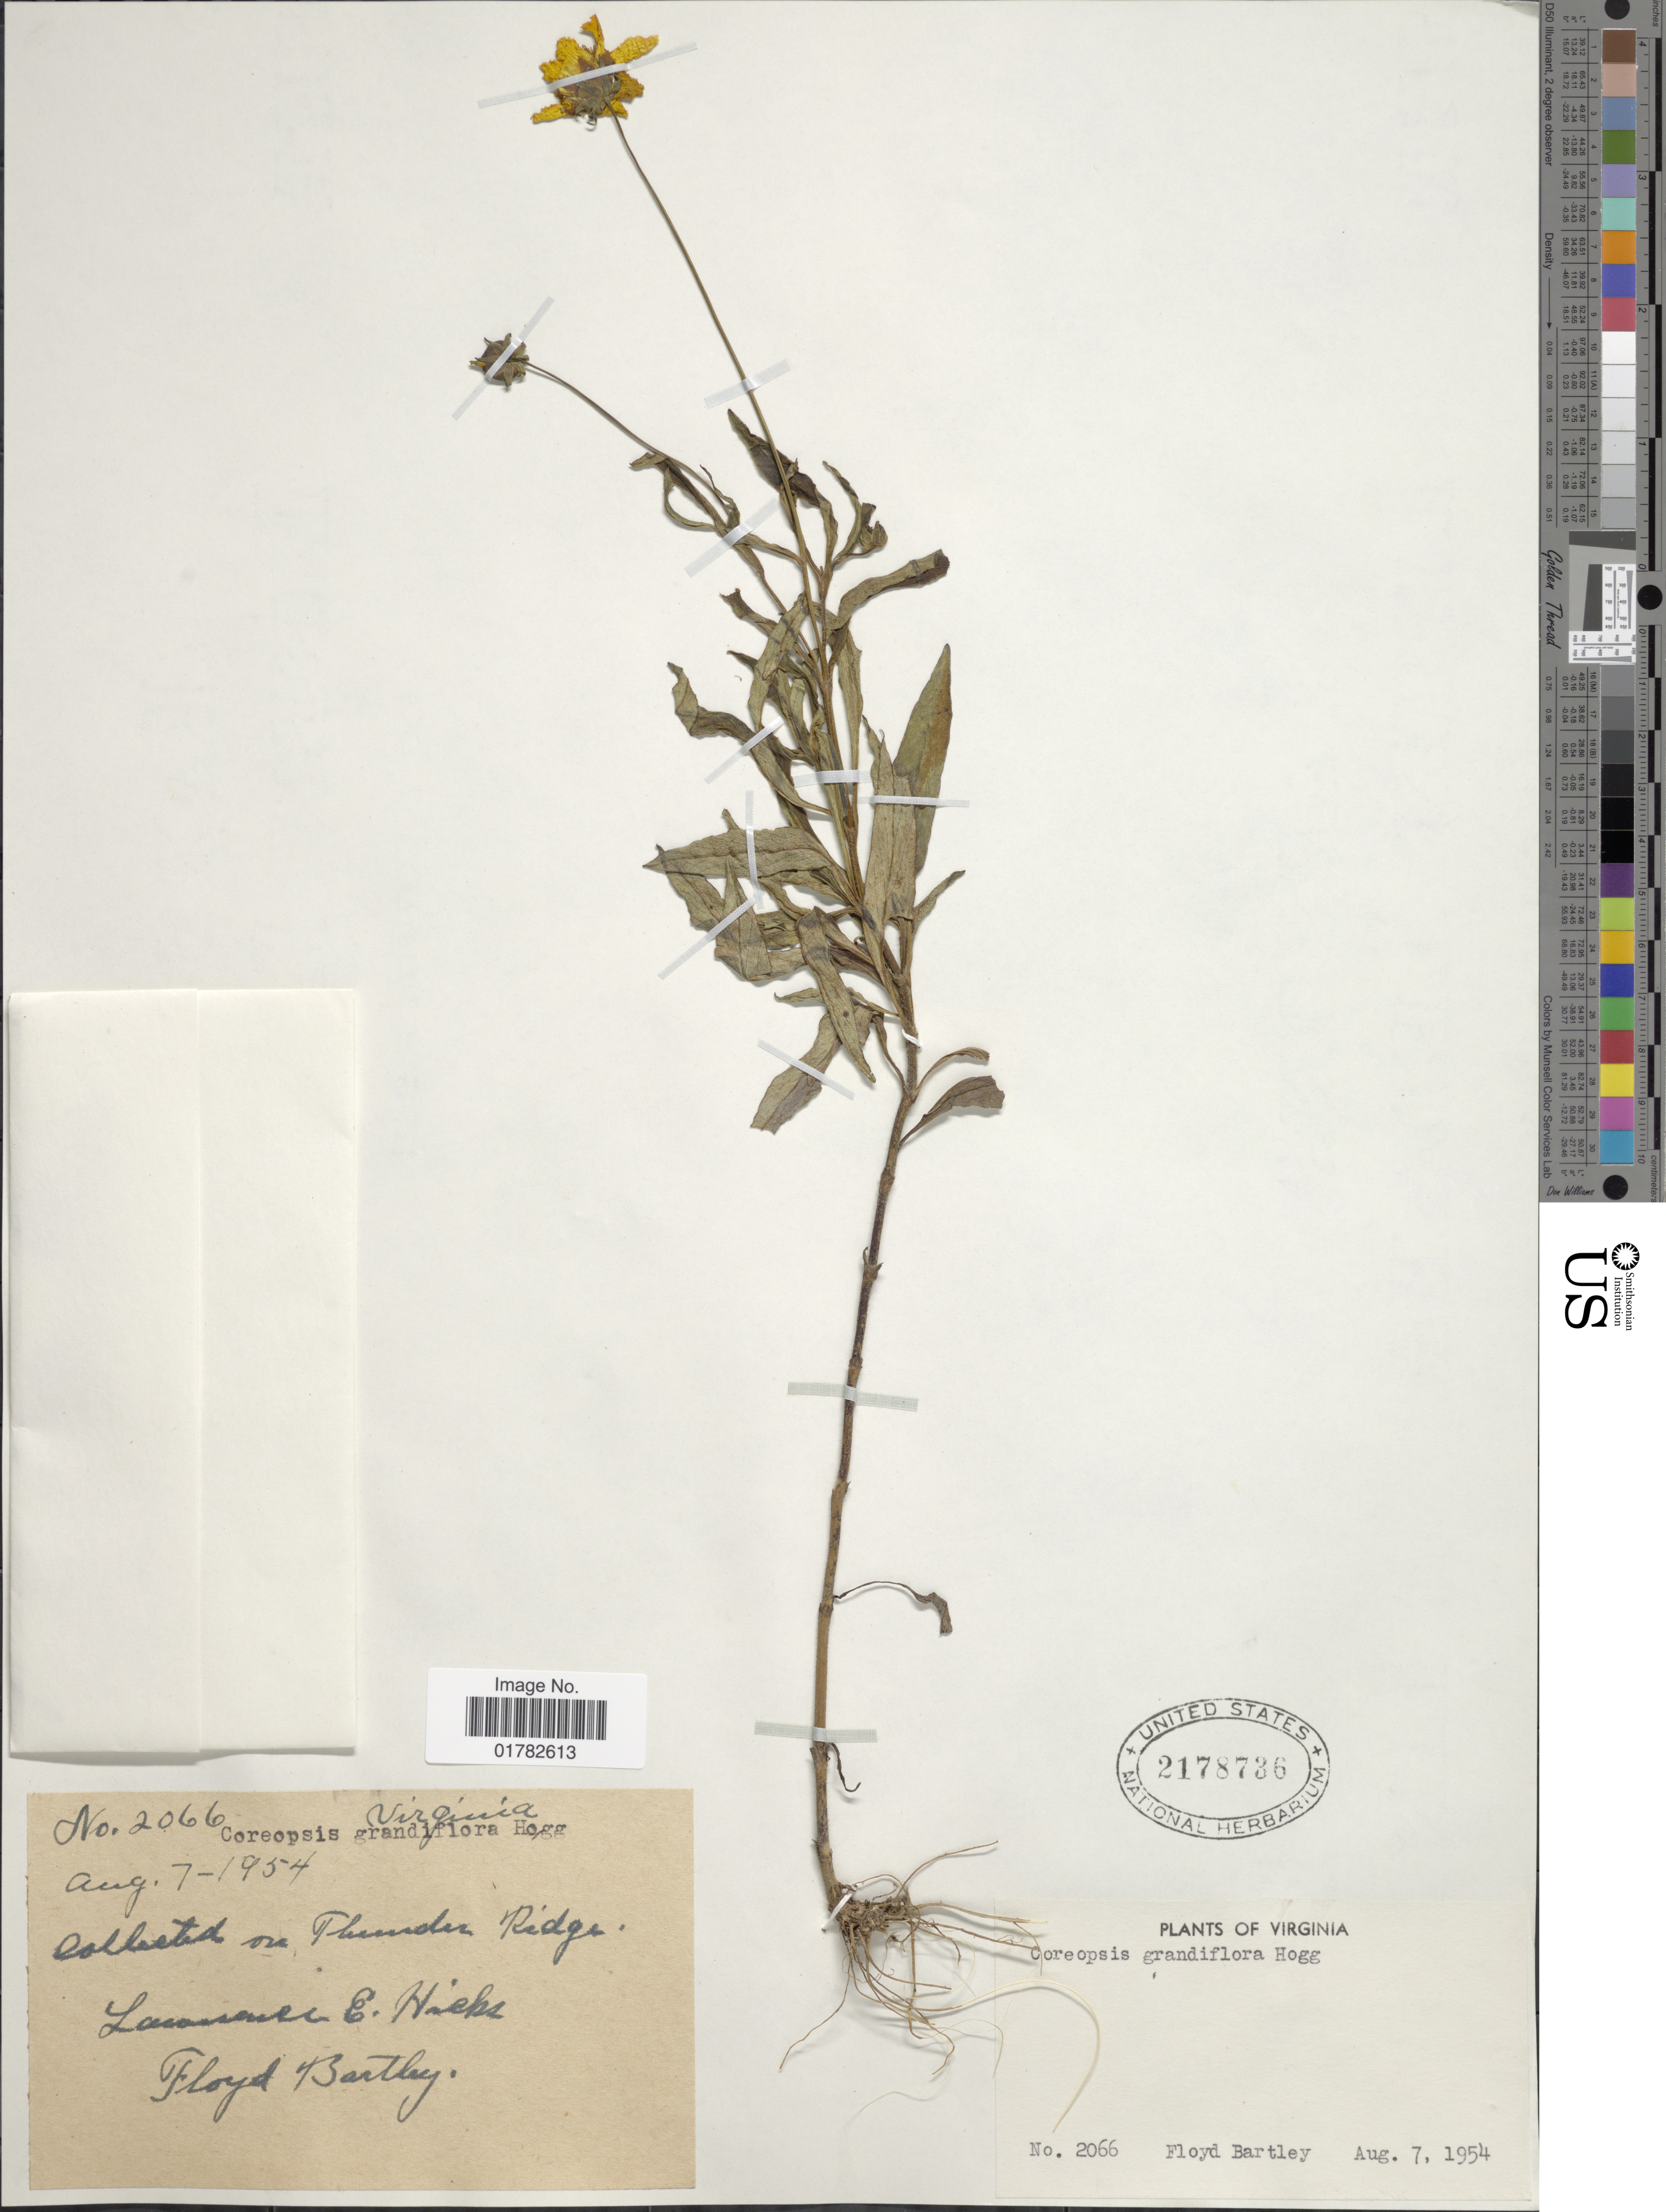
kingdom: Plantae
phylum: Tracheophyta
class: Magnoliopsida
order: Asterales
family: Asteraceae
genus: Coreopsis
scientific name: Coreopsis grandiflora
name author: Nutt.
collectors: F. Bartley & L. E. Hicks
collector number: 2066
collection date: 1954-08-07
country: United States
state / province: Virginia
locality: Thunder Ridge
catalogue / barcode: US 2178736